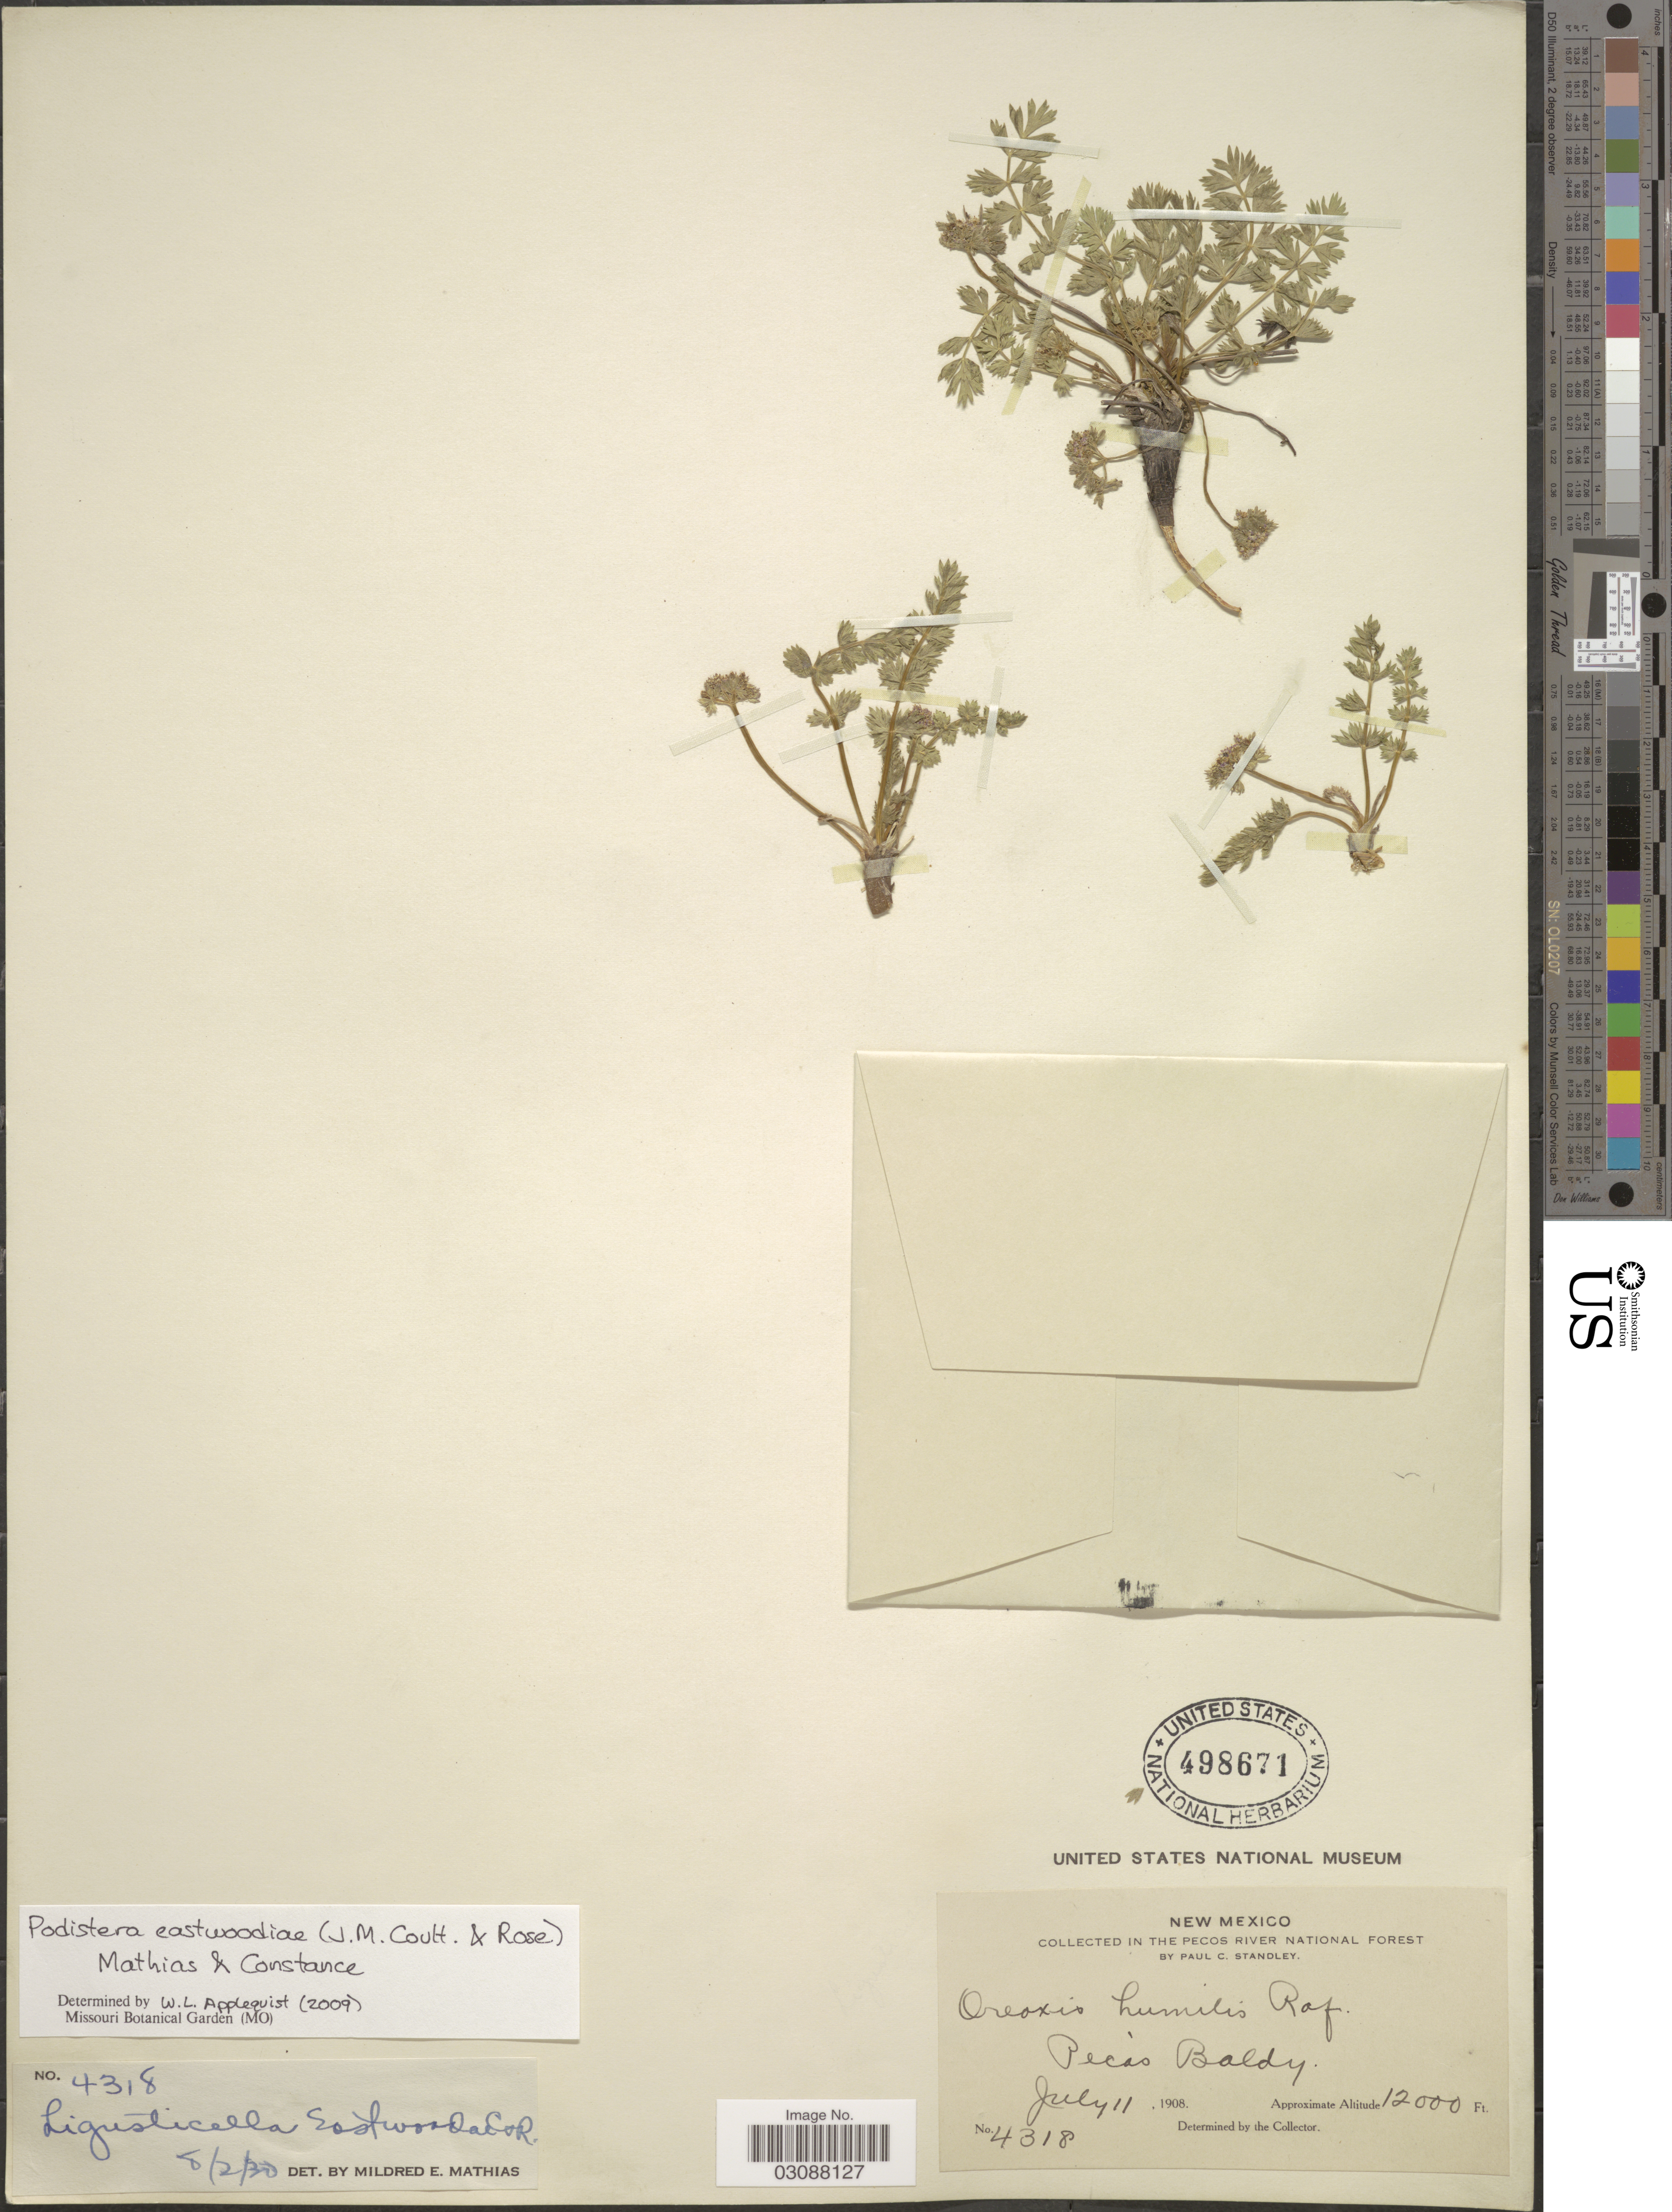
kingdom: Plantae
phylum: Tracheophyta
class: Magnoliopsida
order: Apiales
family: Apiaceae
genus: Podistera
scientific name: Podistera eastwoodiae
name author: (J.M. Coult. & Rose) Mathias & Constance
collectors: P. C. Standley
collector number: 4318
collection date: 1908-07-11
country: United States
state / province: New Mexico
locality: In the Pecos River National Forest. Pecas Baldy.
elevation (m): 3658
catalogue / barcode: US 498671